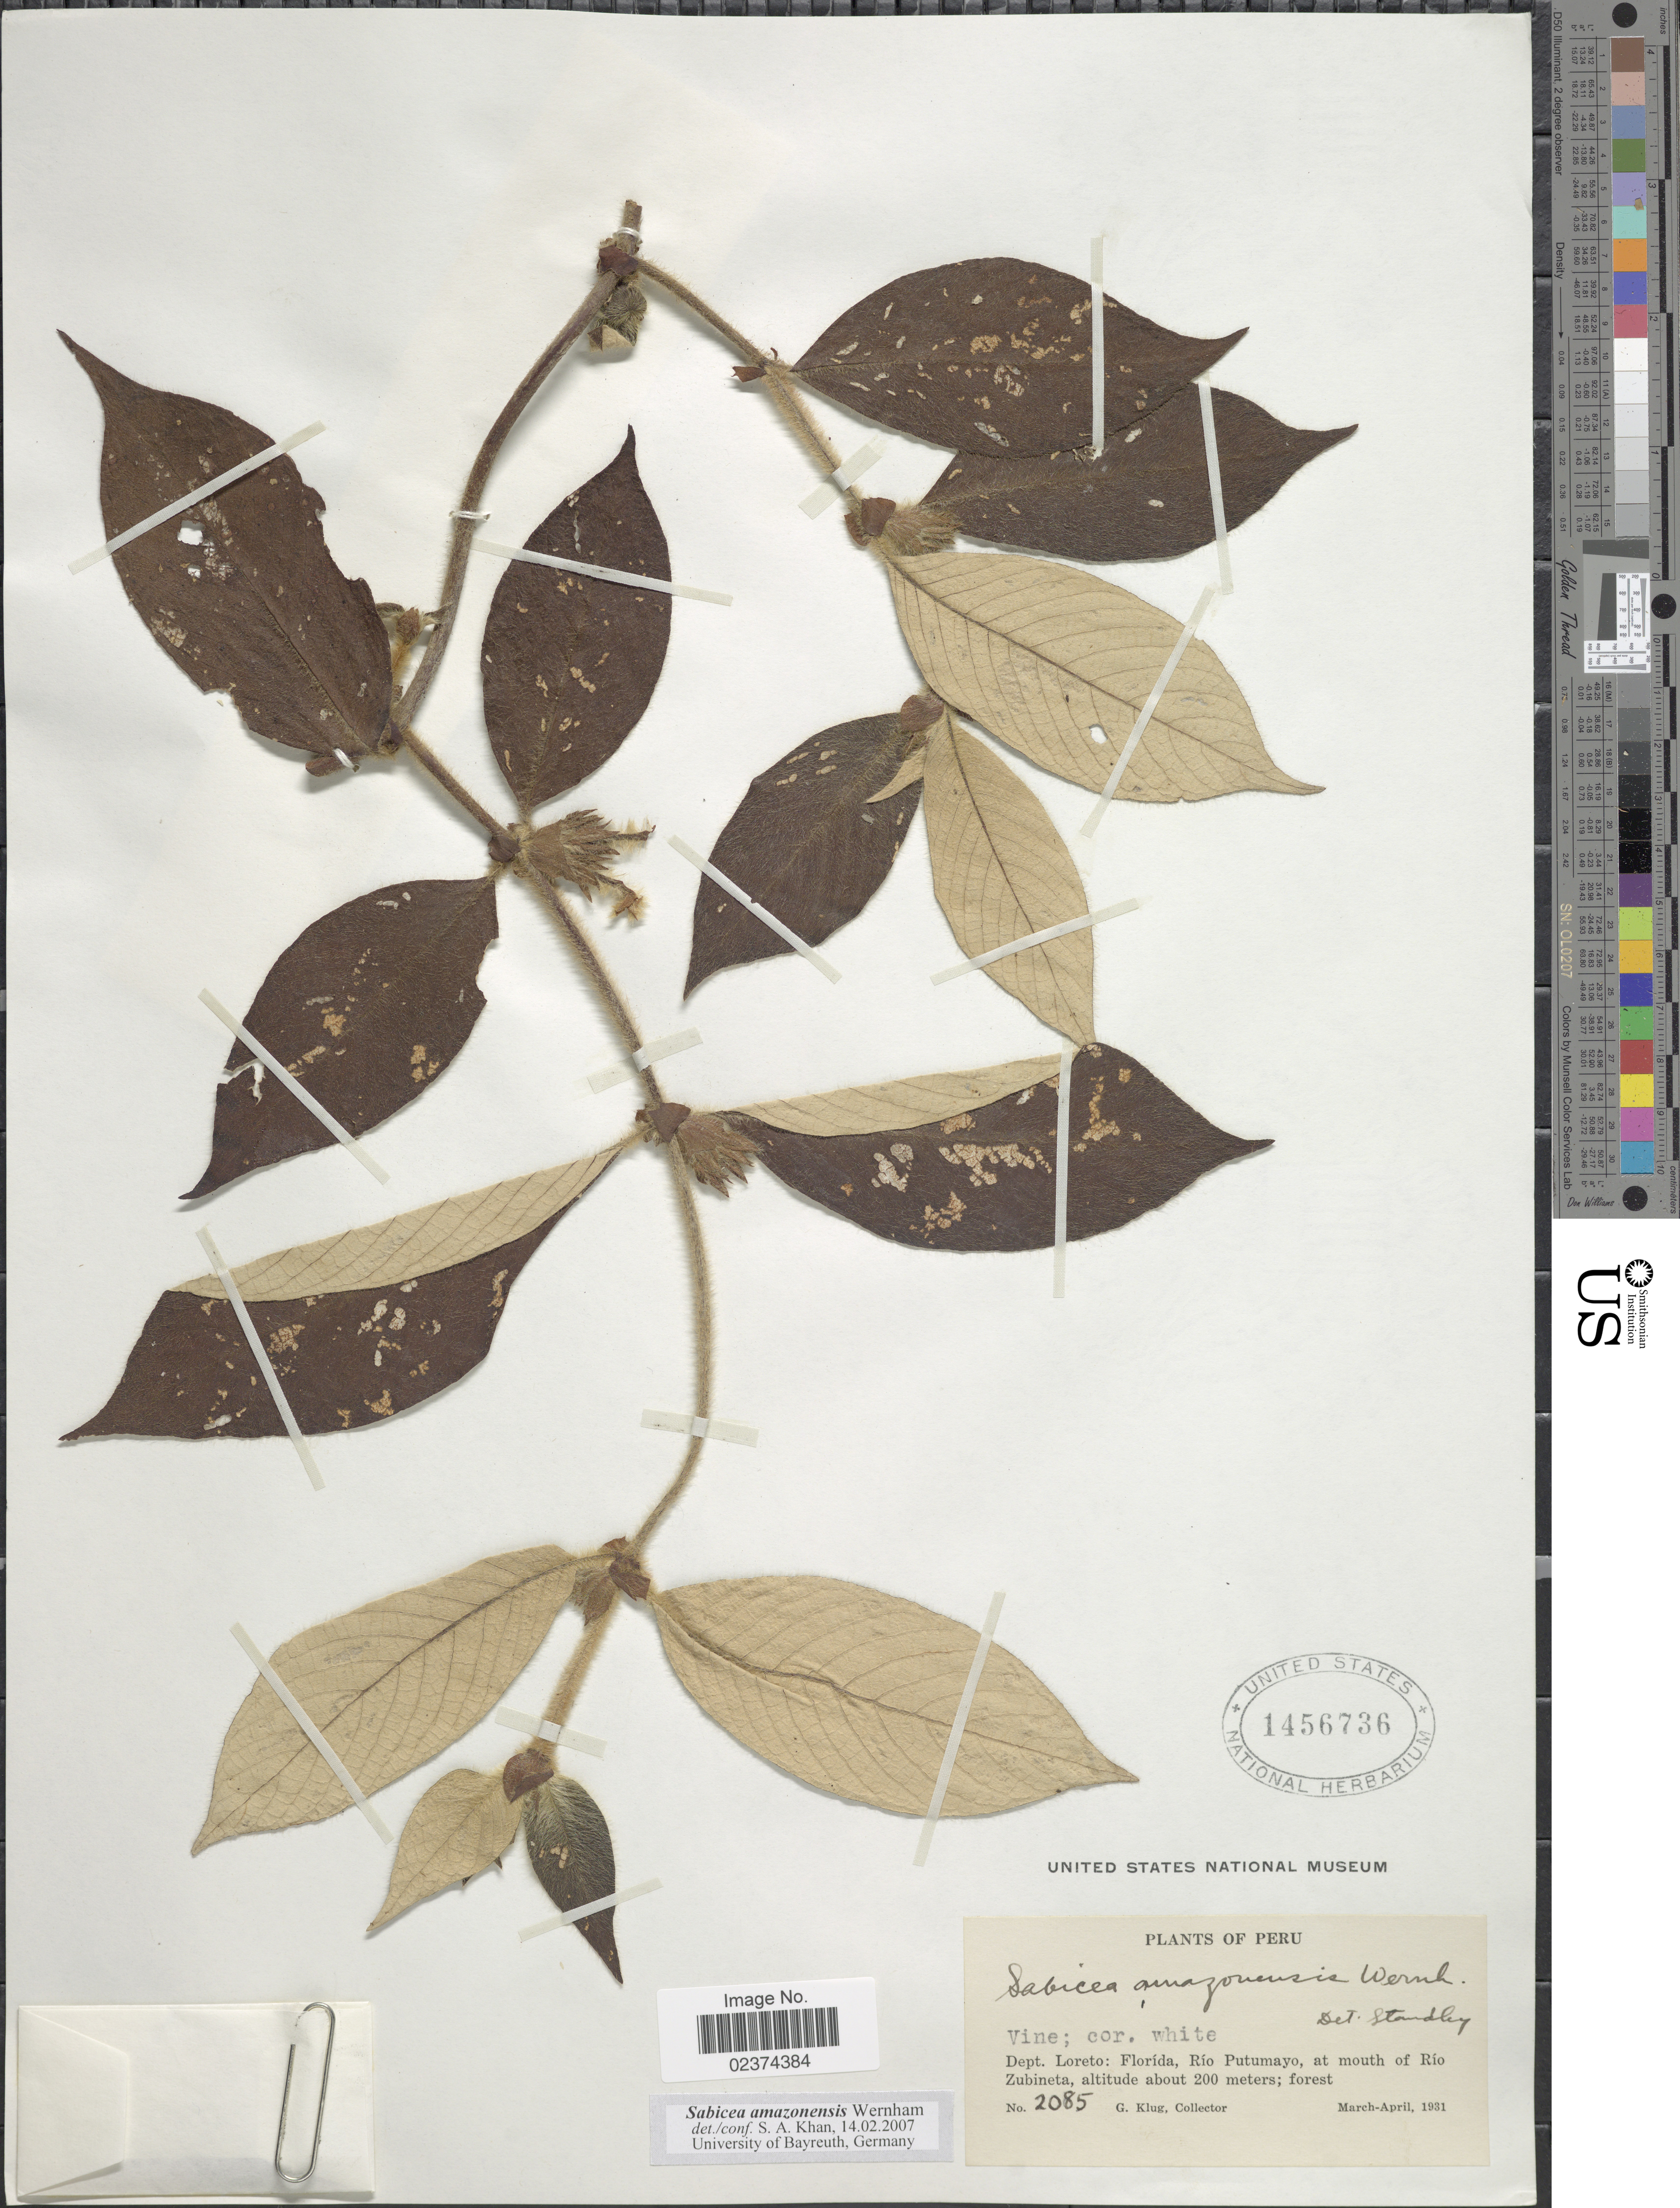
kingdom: Plantae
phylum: Tracheophyta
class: Magnoliopsida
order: Gentianales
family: Rubiaceae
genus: Sabicea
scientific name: Sabicea amazonensis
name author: Wernham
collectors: G. Klug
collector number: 2085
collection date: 1931-03/1931-04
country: Peru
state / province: Loreto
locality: Dept. Loreto: Flórida, Río Putumayo, at mouth of Río Zubineta; forest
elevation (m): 200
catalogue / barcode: US 1456736